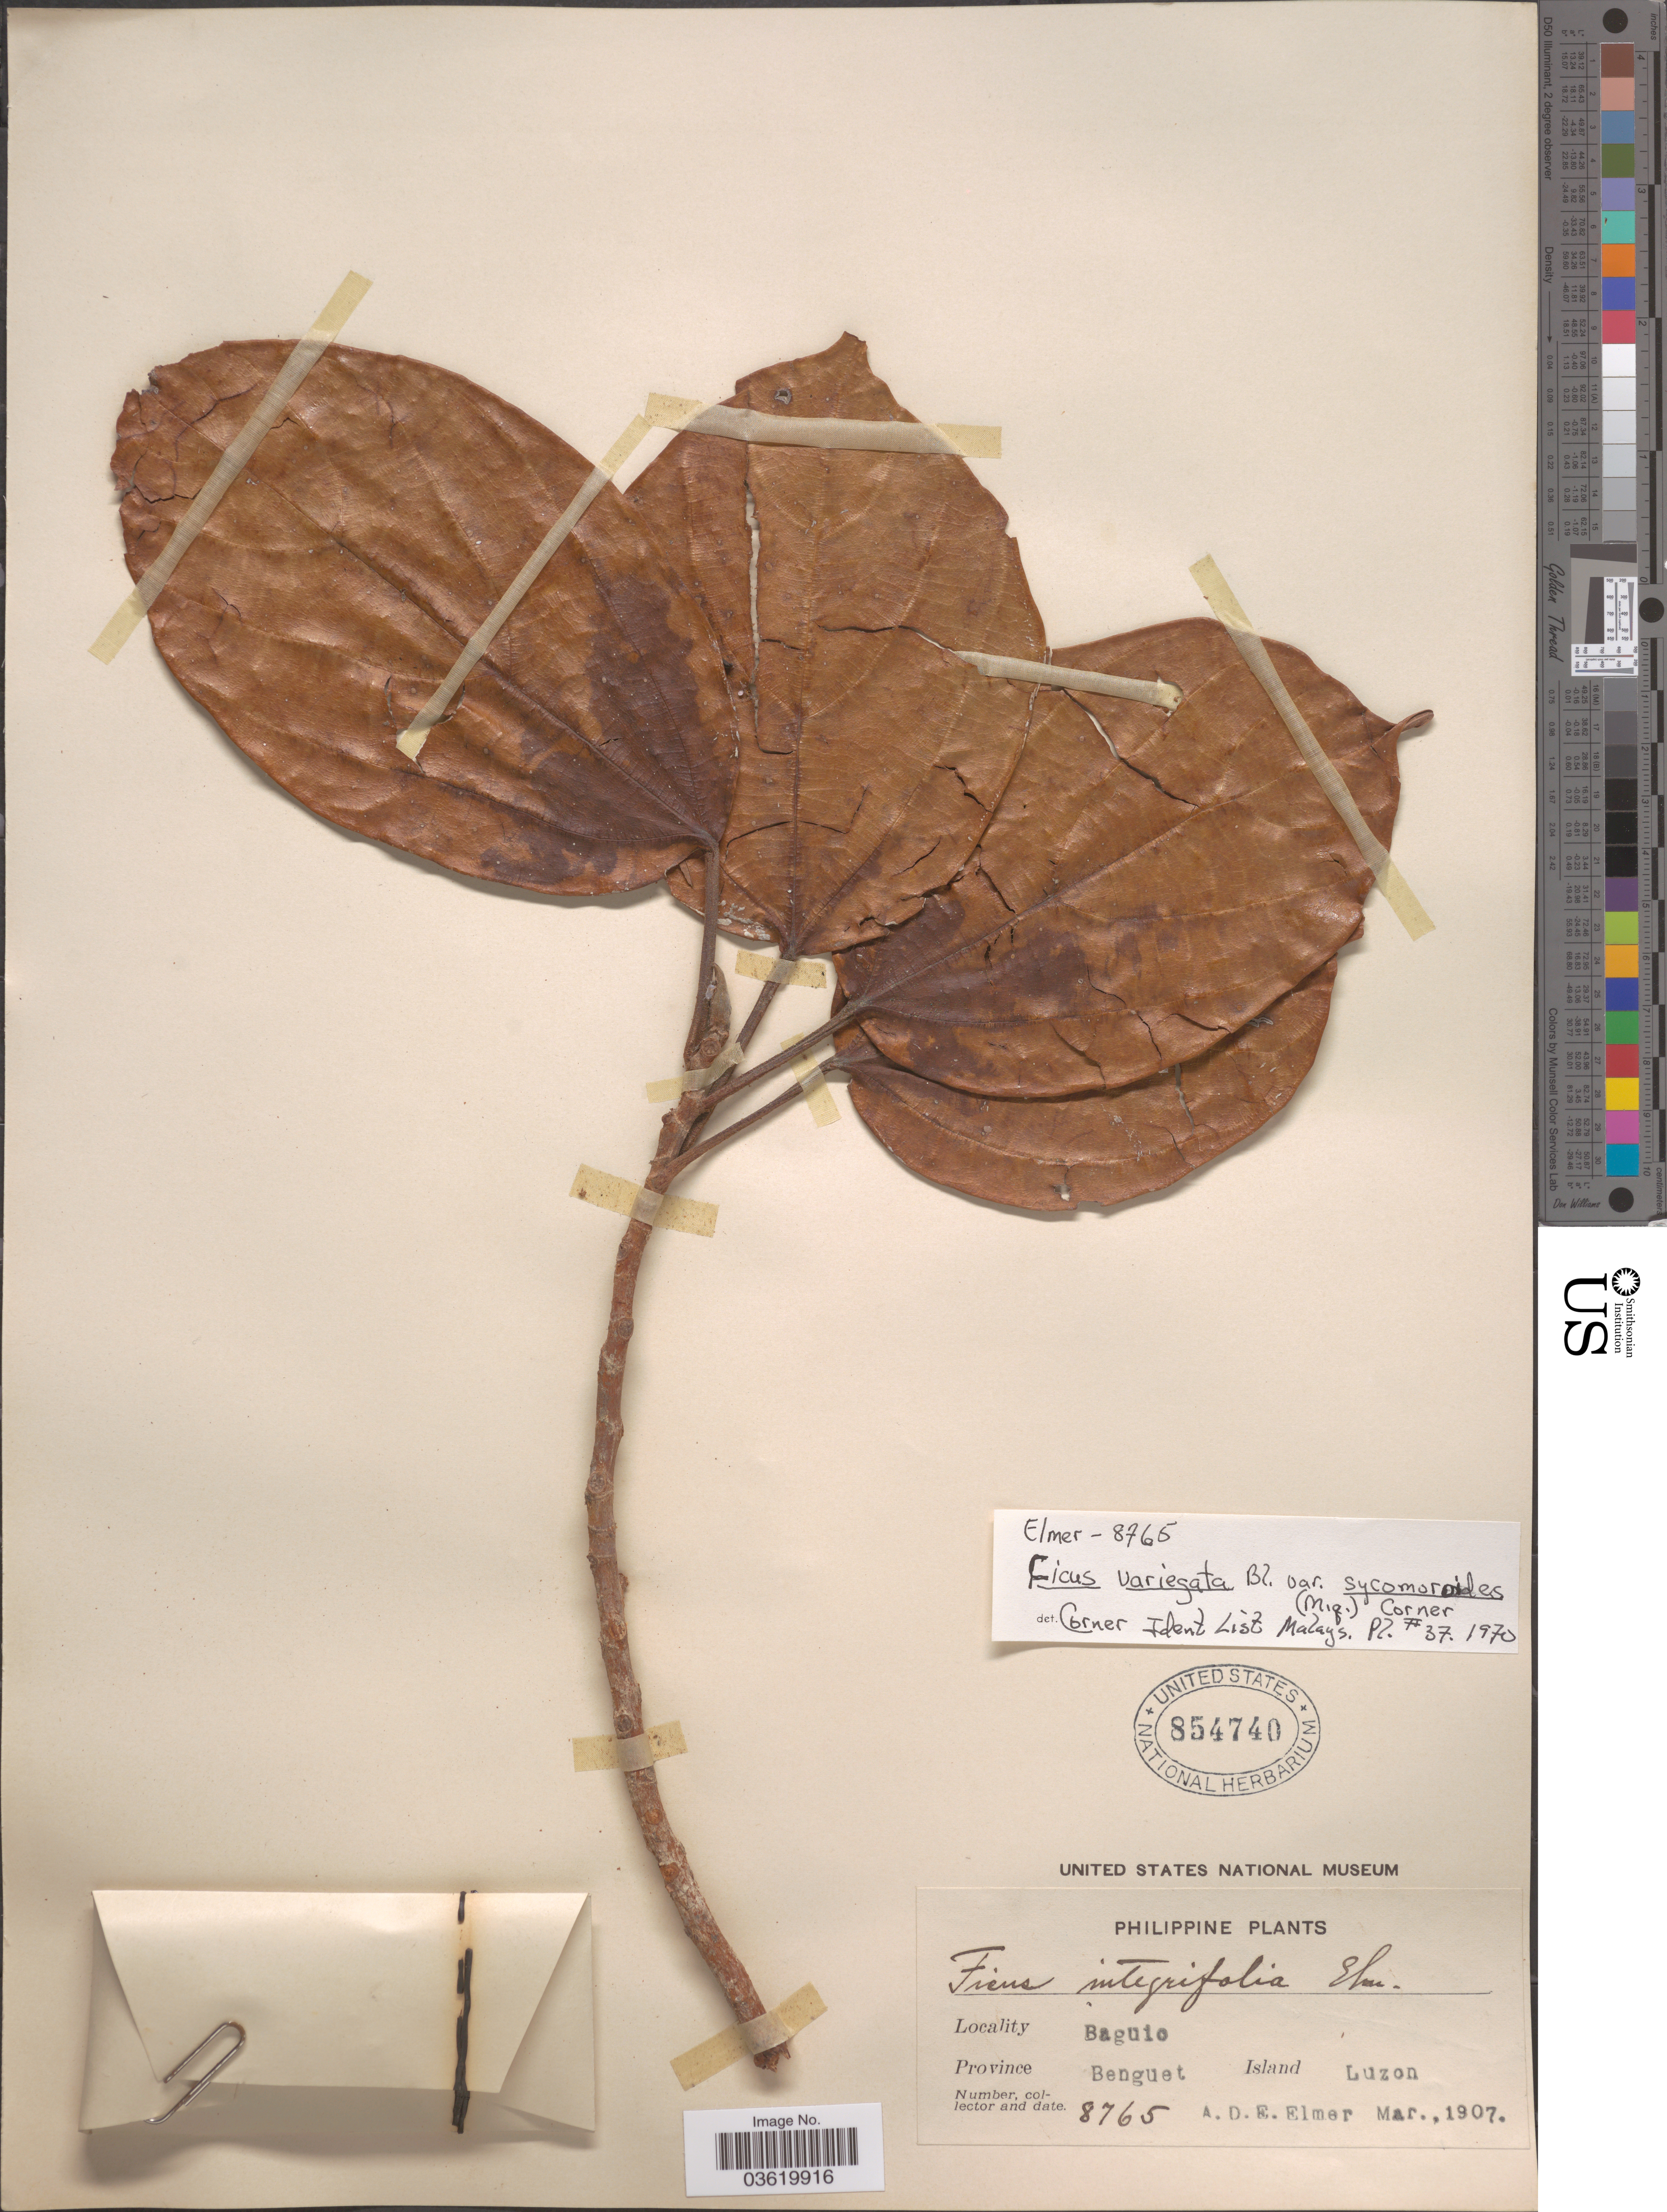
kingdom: Plantae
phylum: Tracheophyta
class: Magnoliopsida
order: Rosales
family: Moraceae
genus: Ficus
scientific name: Ficus variegata var. sycomoroides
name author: (Miq.) Corner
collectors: A. D. E. Elmer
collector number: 8765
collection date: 1907-03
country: Philippines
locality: Baguio, Province Benguet, Island Luzon.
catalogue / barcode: US 854740